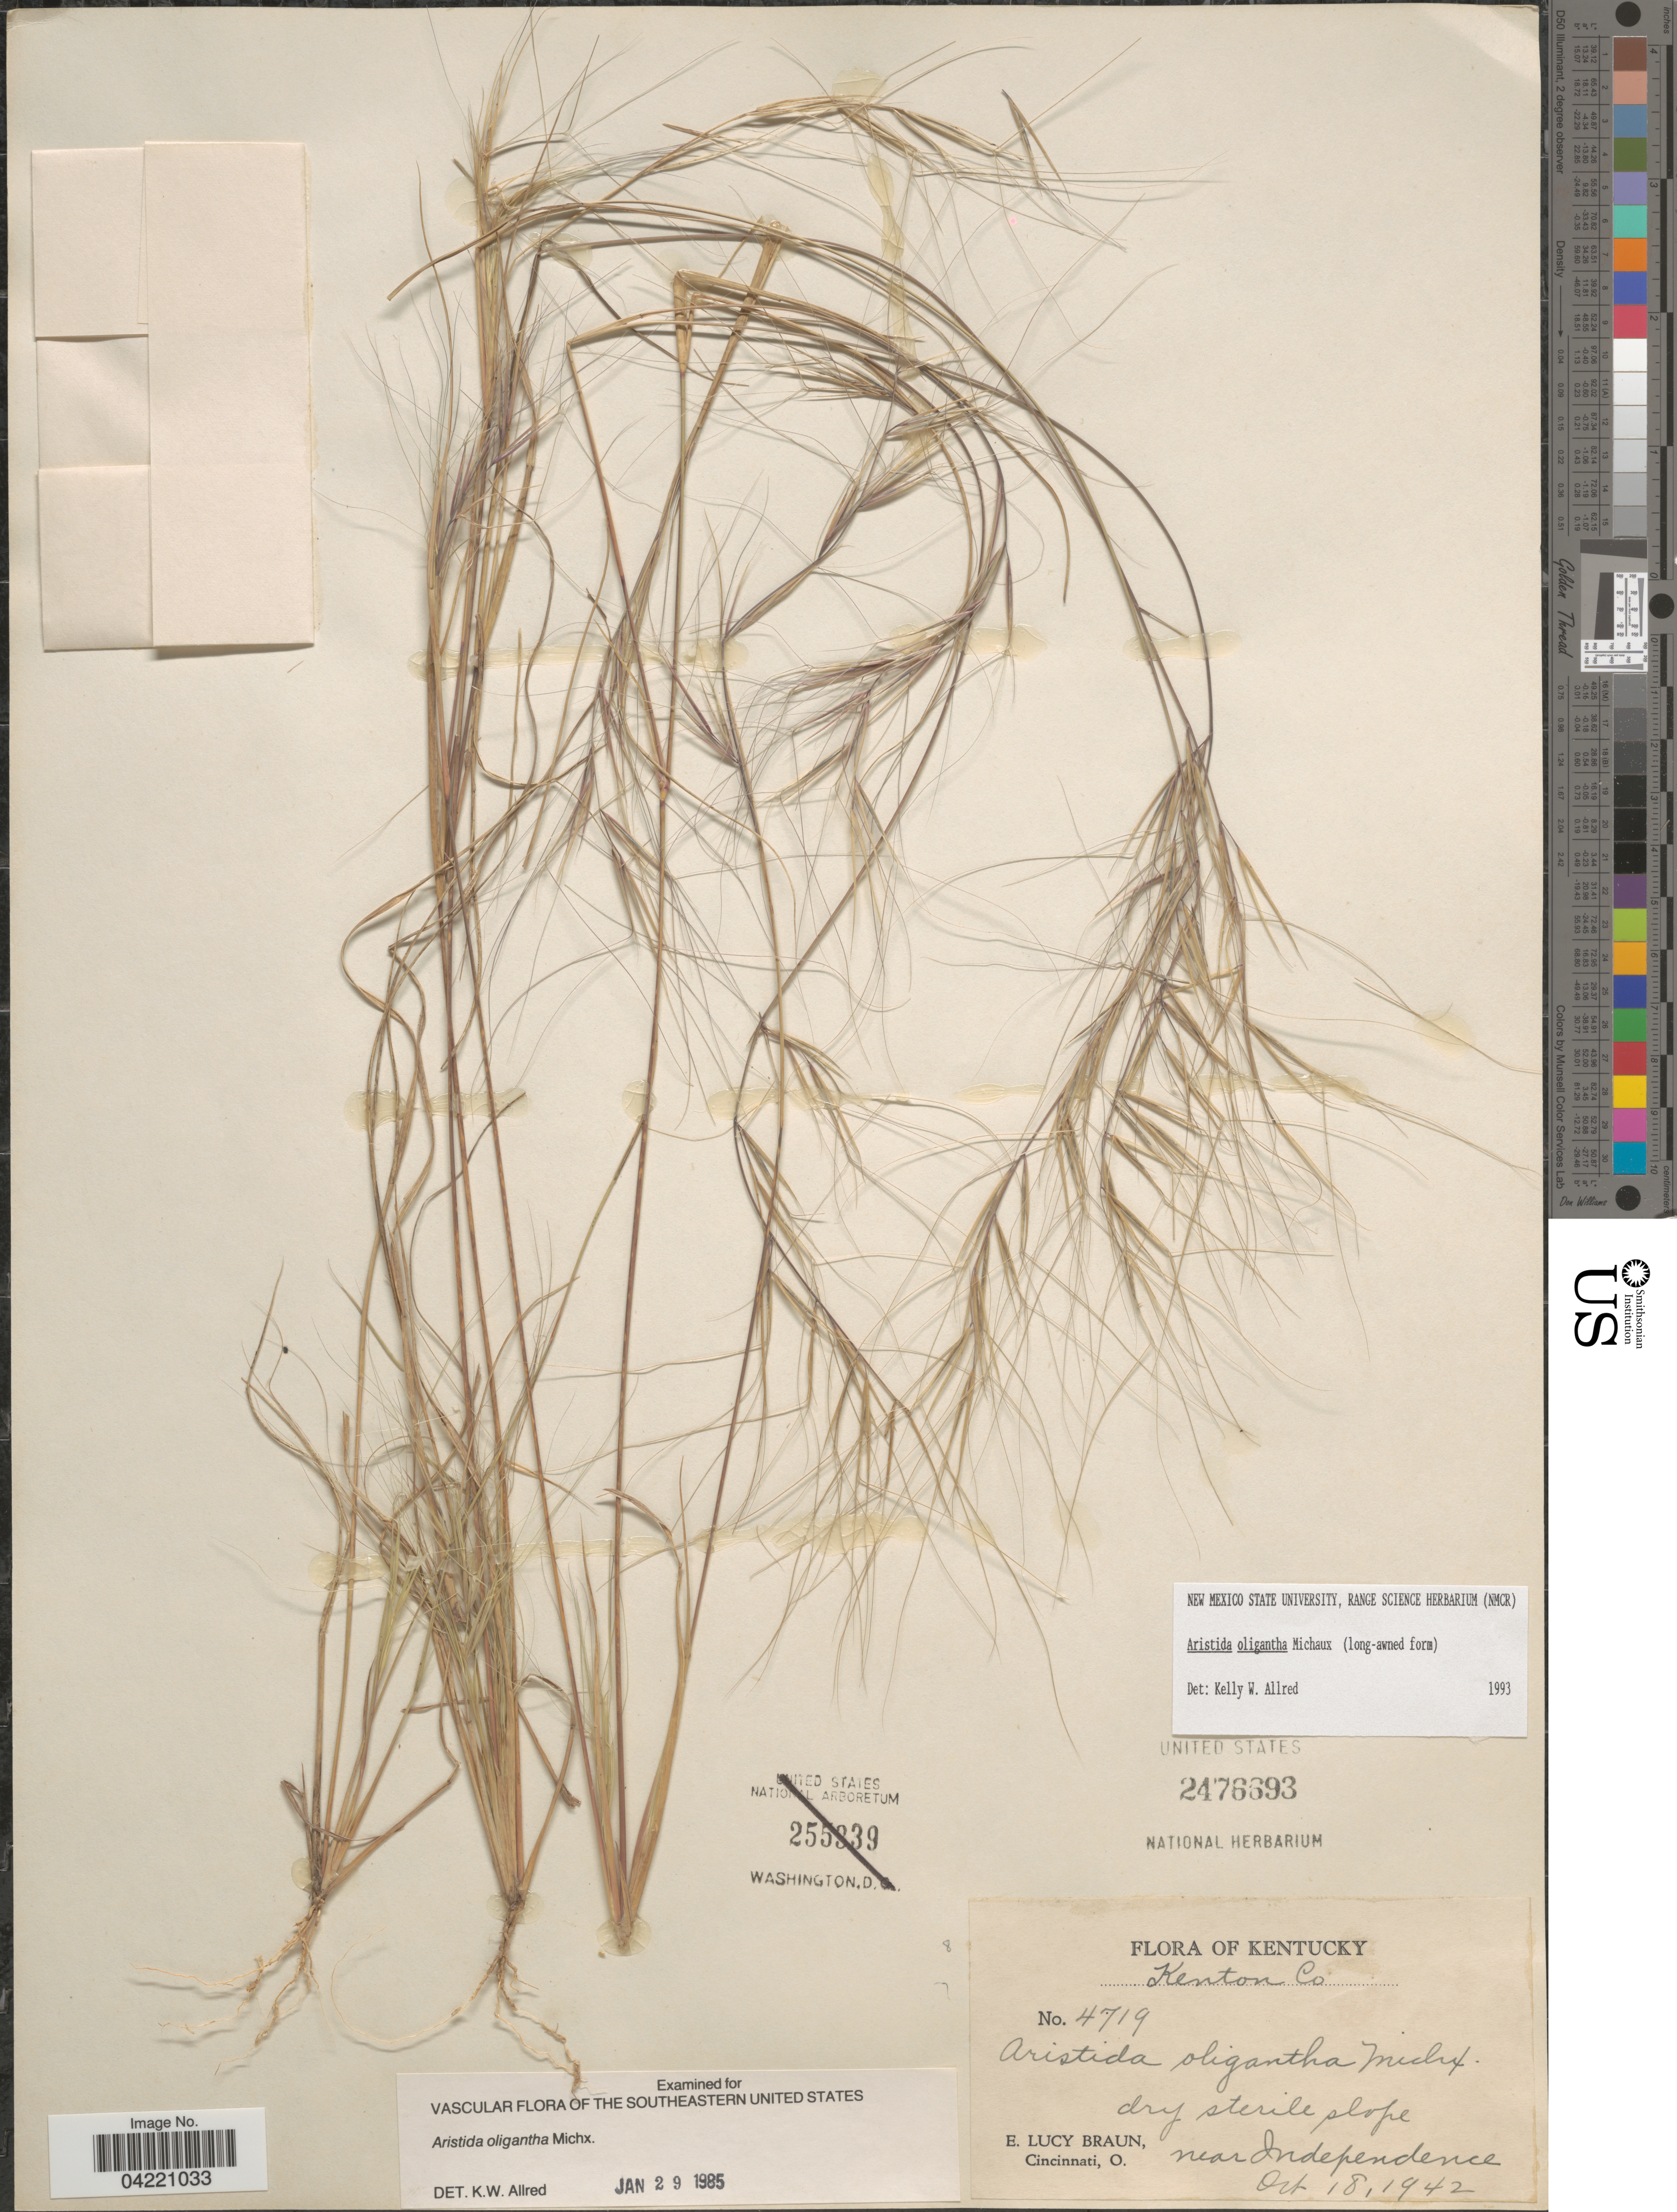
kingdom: Plantae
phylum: Tracheophyta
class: Liliopsida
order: Poales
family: Poaceae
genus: Aristida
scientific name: Aristida oligantha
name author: Michx.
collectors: E. L. Braun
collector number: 4719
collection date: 1942-10-18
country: United States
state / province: Kentucky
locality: Kenton Co. Dry sterile slope near Independence.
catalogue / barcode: US 2476693